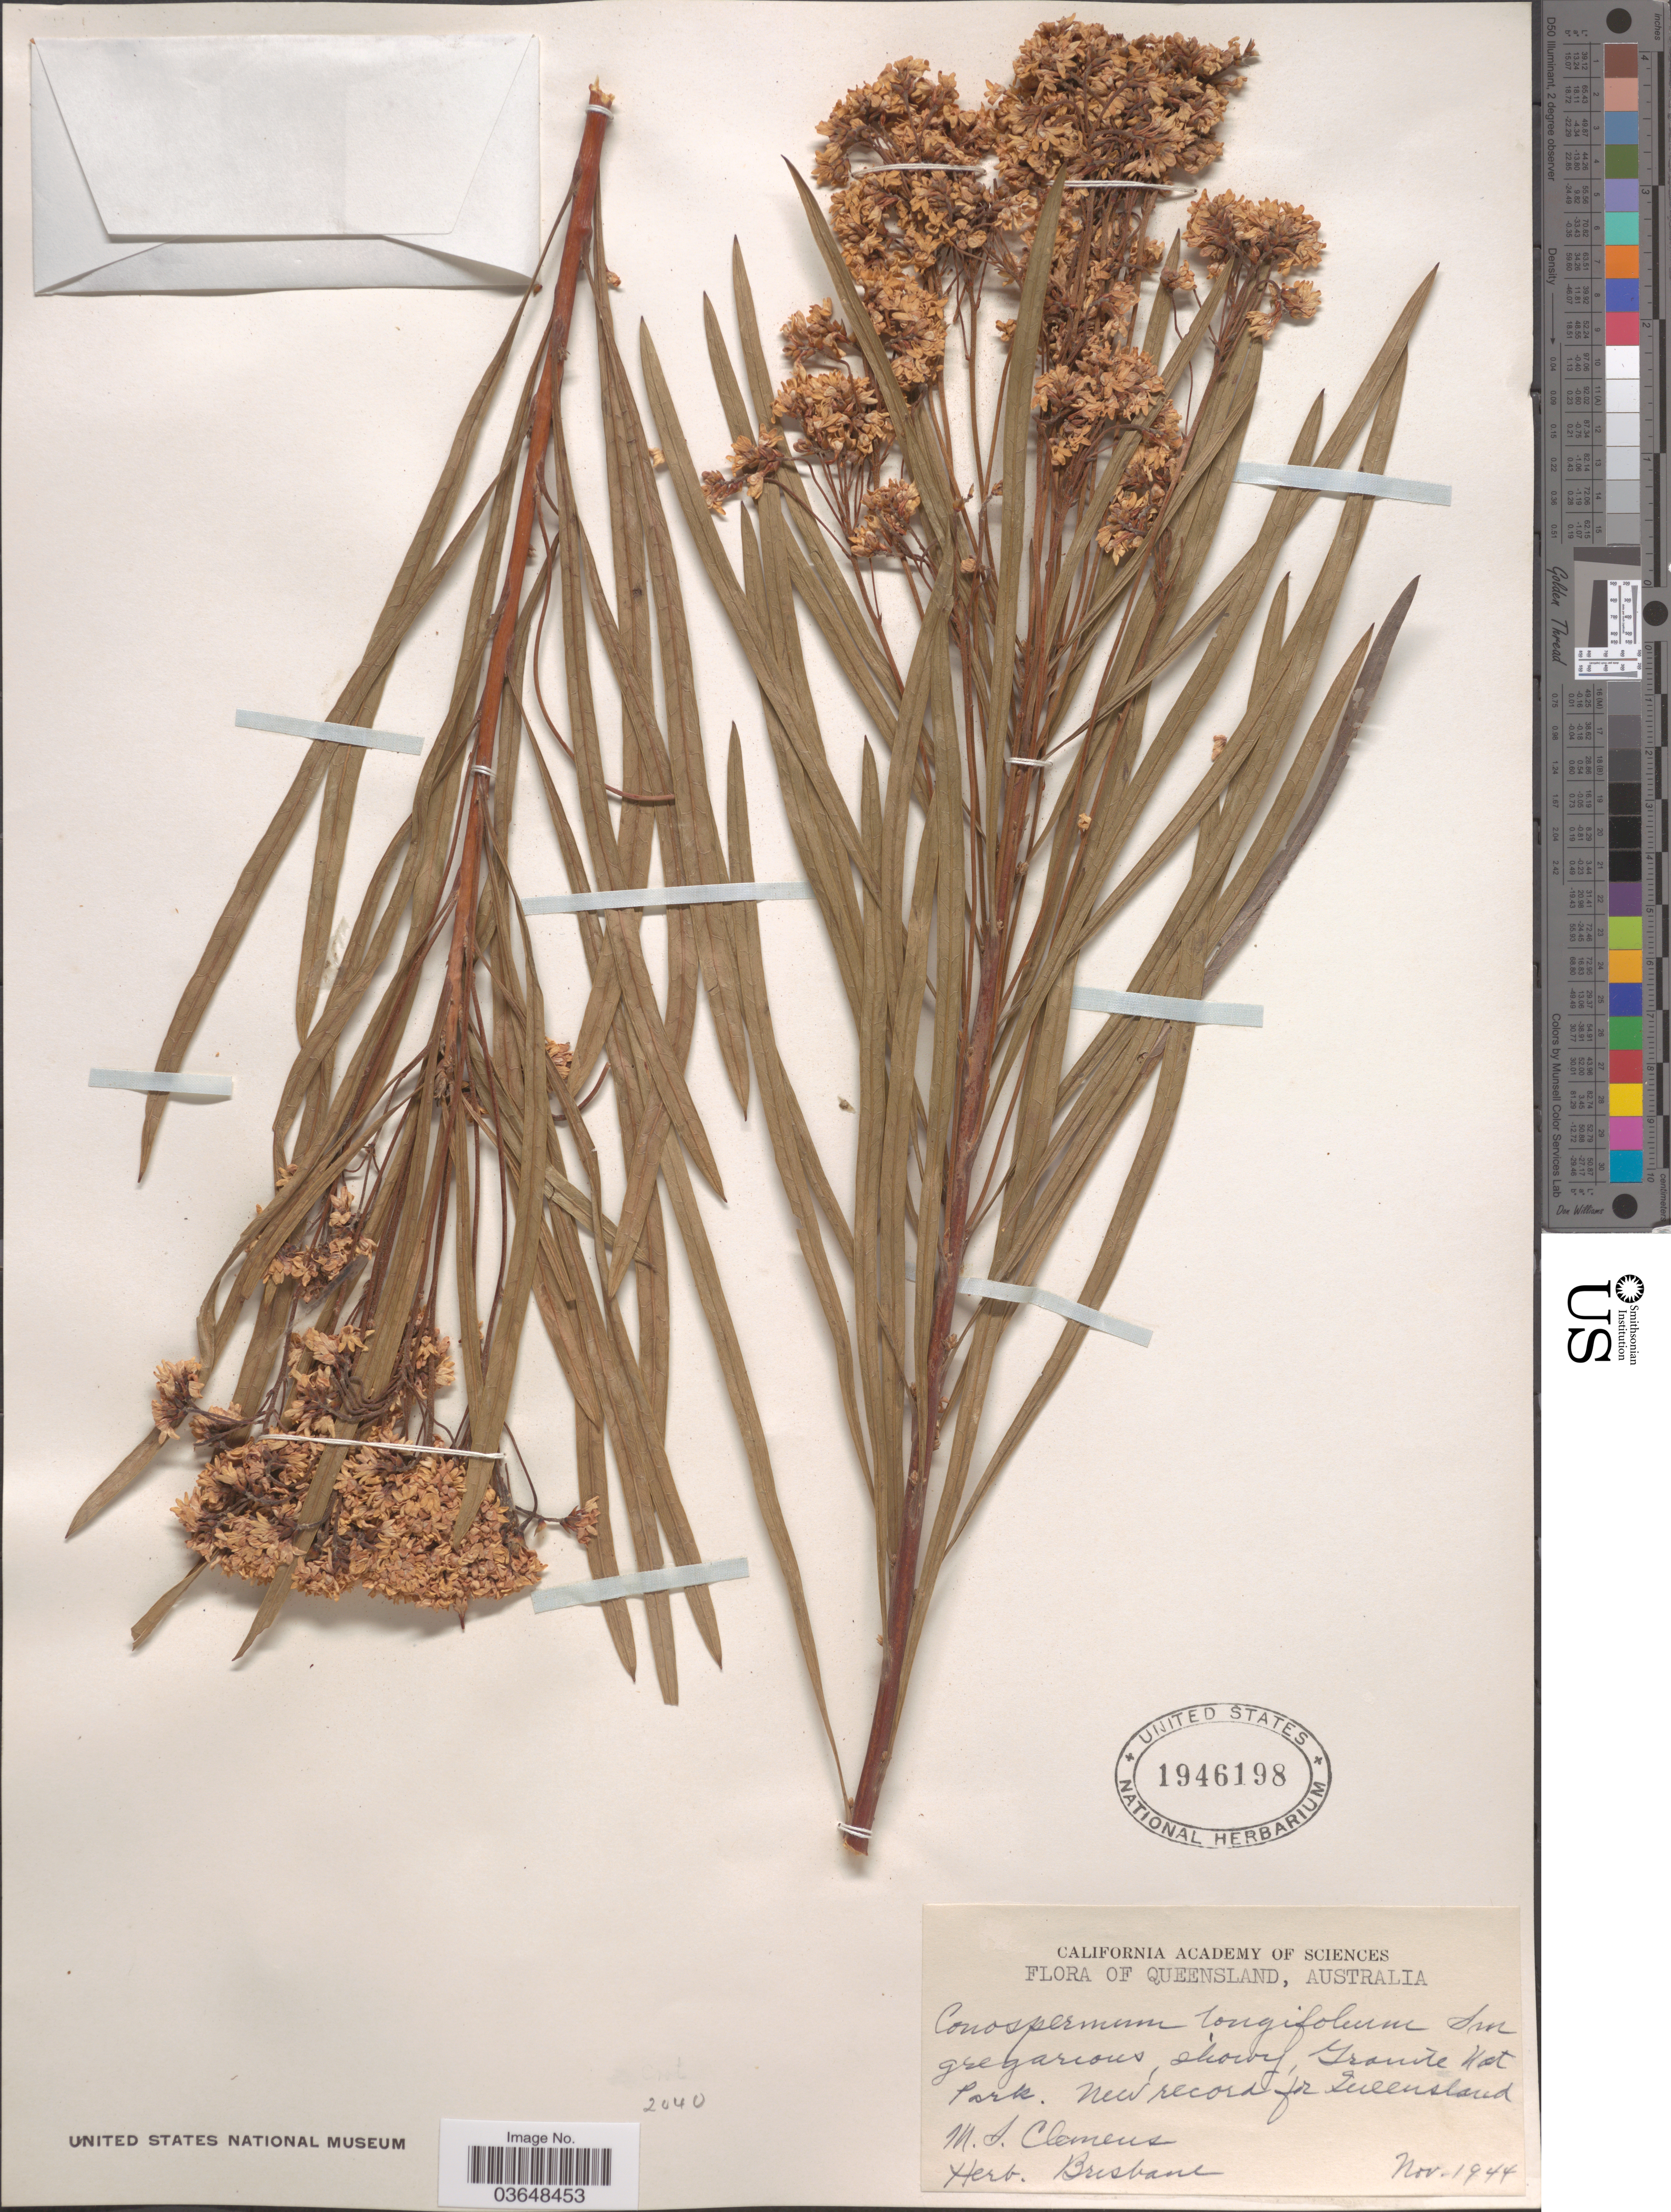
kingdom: Plantae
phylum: Tracheophyta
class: Magnoliopsida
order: Proteales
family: Proteaceae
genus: Conospermum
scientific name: Conospermum longifolium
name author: Sm.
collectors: M. S. Clemens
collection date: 1944-11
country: Australia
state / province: Queensland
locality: Granite Hot Park. New recors for Queensland [unsure placement]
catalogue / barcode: US 1946198